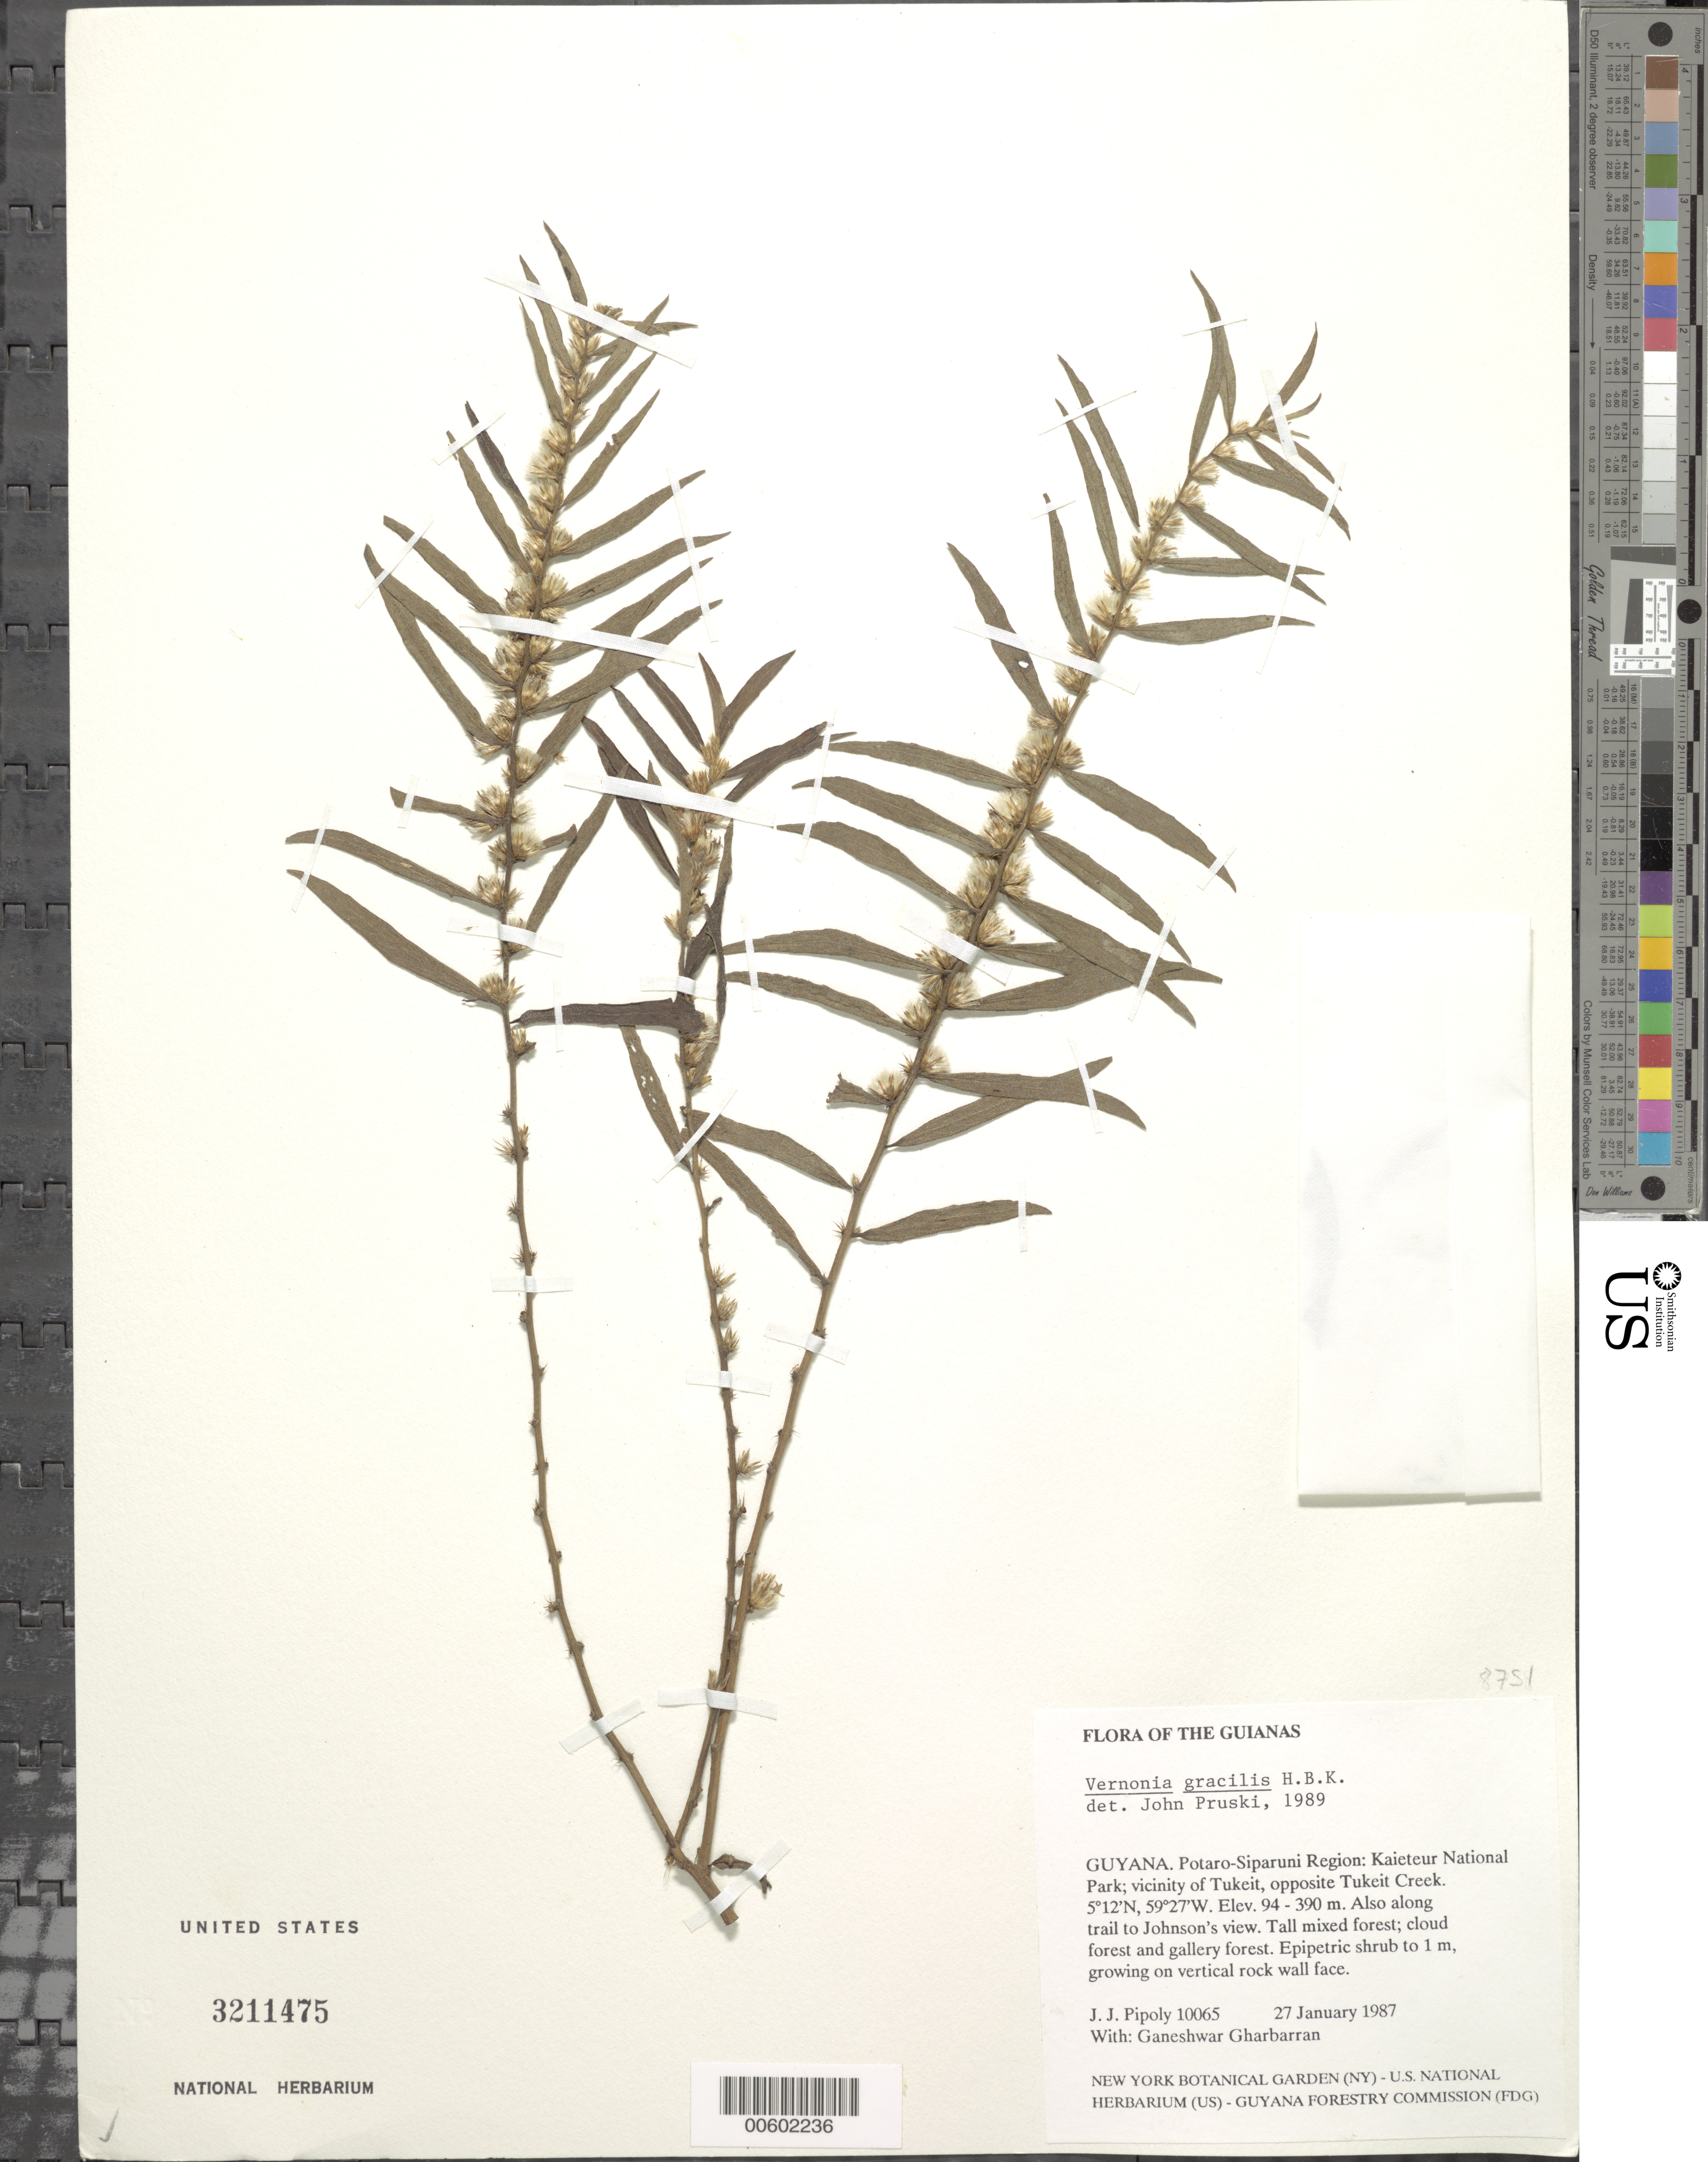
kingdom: Plantae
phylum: Tracheophyta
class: Magnoliopsida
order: Asterales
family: Asteraceae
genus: Lepidaploa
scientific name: Lepidaploa gracilis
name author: (Kunth) H. Rob.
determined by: Pruski, J. F.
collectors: J. J. Pipoly & G. Gharbarran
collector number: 10065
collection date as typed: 27 January 1987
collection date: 1987-01-27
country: Guyana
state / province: Potaro-Siparuni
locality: Kaieteur National Park; vicinity of Tukeit, opposite Tukeit Cr. Also along trail to Johnson's View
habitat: Tall mixed forest; cloud forest and gallery forest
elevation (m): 94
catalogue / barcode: US 3211475